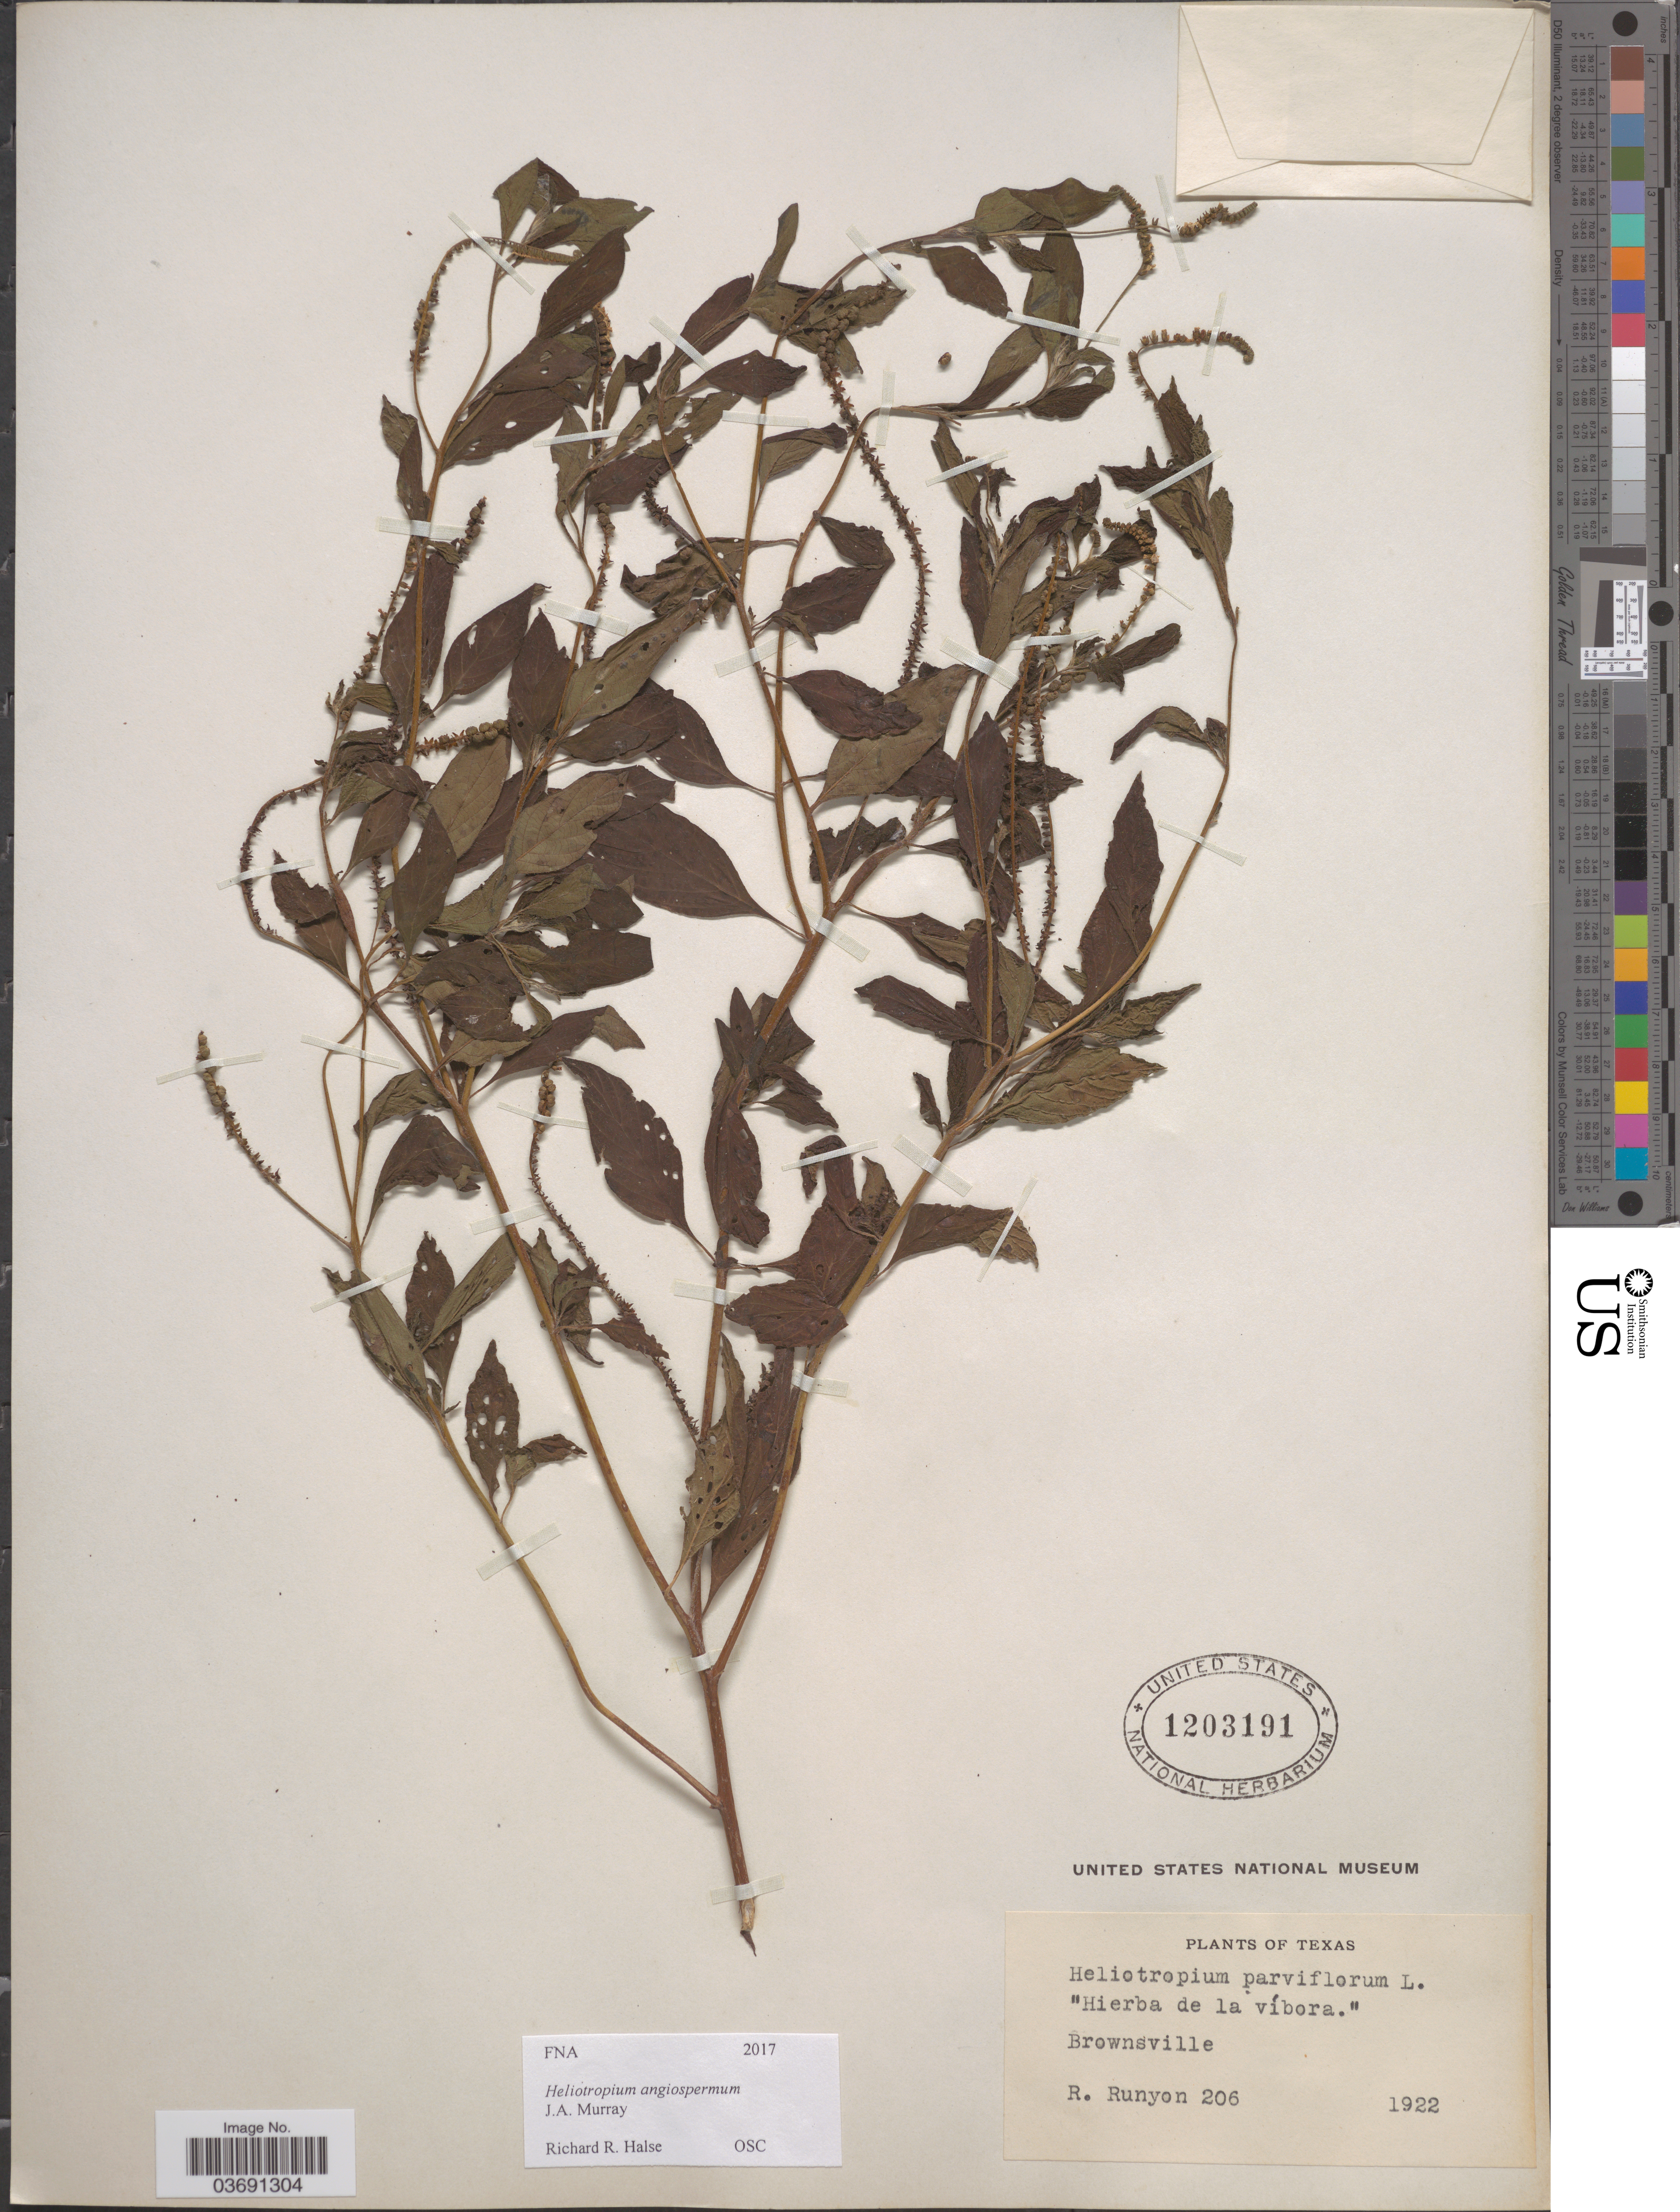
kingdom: Plantae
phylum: Tracheophyta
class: Magnoliopsida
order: Boraginales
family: Heliotropiaceae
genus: Heliotropium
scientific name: Heliotropium angiospermum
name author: Murray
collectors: R. Runyon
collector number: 206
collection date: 1922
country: United States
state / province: Texas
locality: Brownsville.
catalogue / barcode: US 1203191